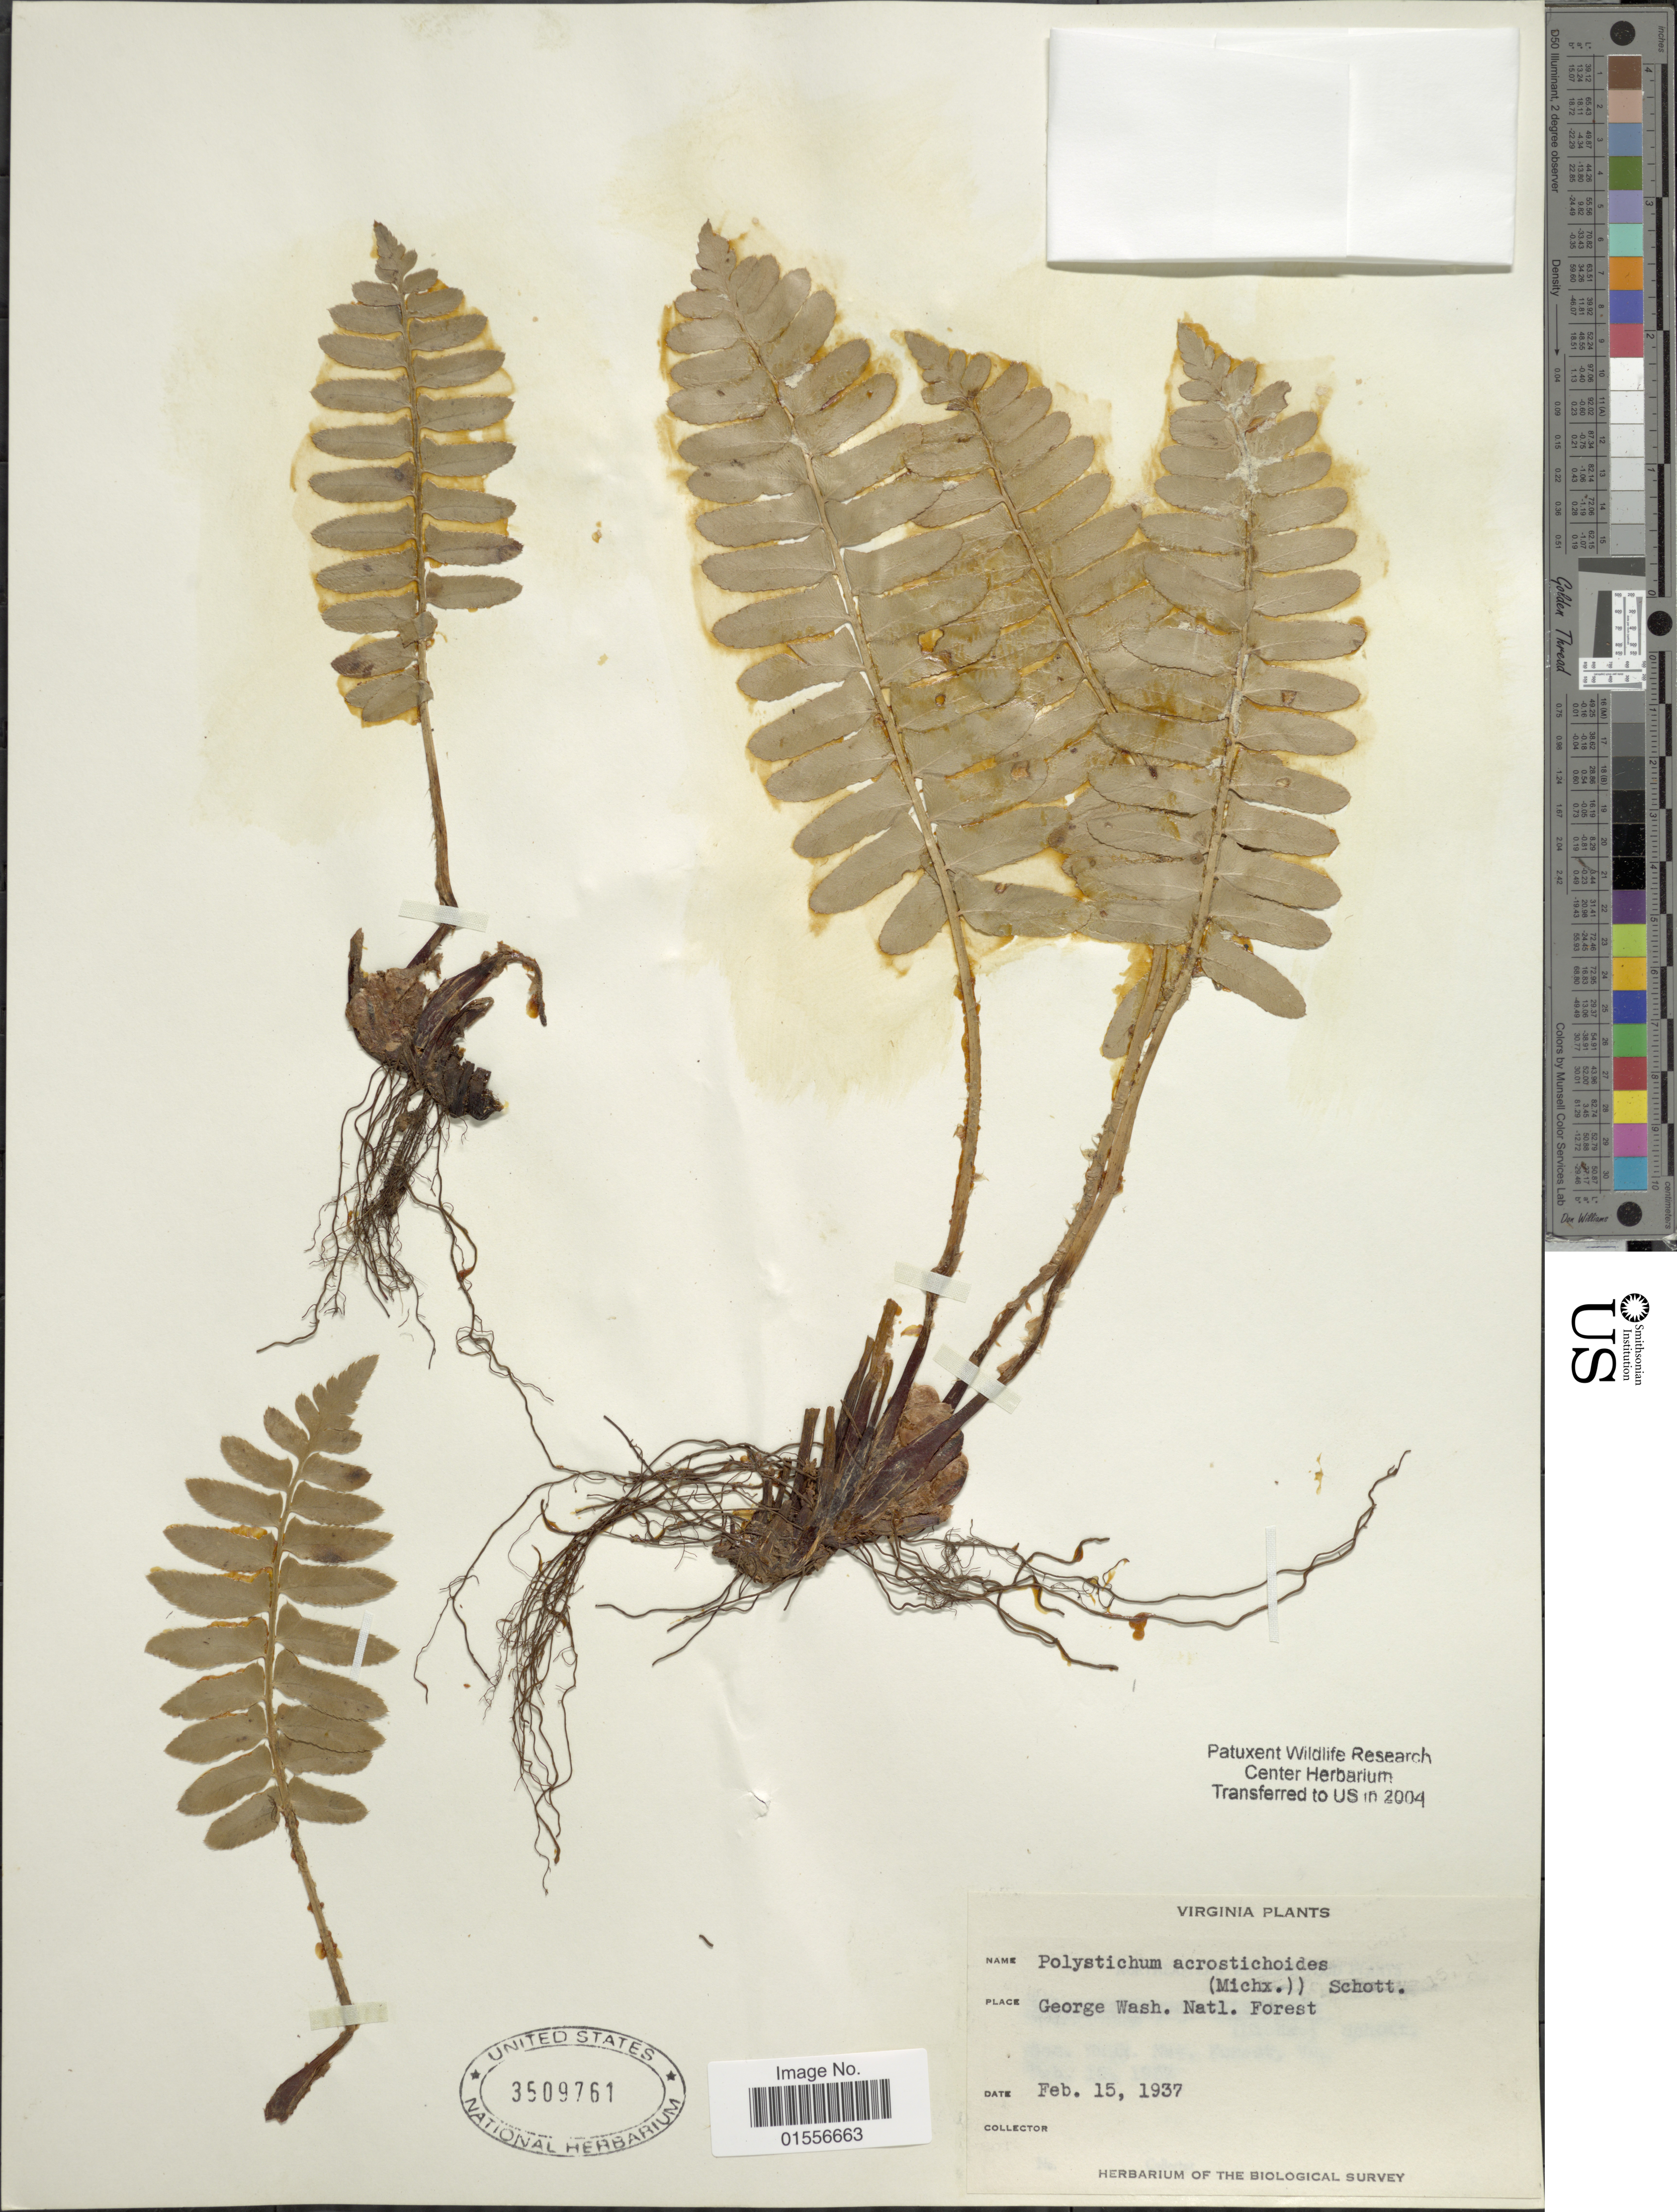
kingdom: Plantae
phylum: Tracheophyta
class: Polypodiopsida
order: Polypodiales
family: Dryopteridaceae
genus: Polystichum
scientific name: Polystichum acrostichoides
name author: (Michx.) Schott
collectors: ex herb. of the Biological Survey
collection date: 1937-02-15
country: United States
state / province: Virginia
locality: George Wash. Natl. Forest.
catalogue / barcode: US 3509761